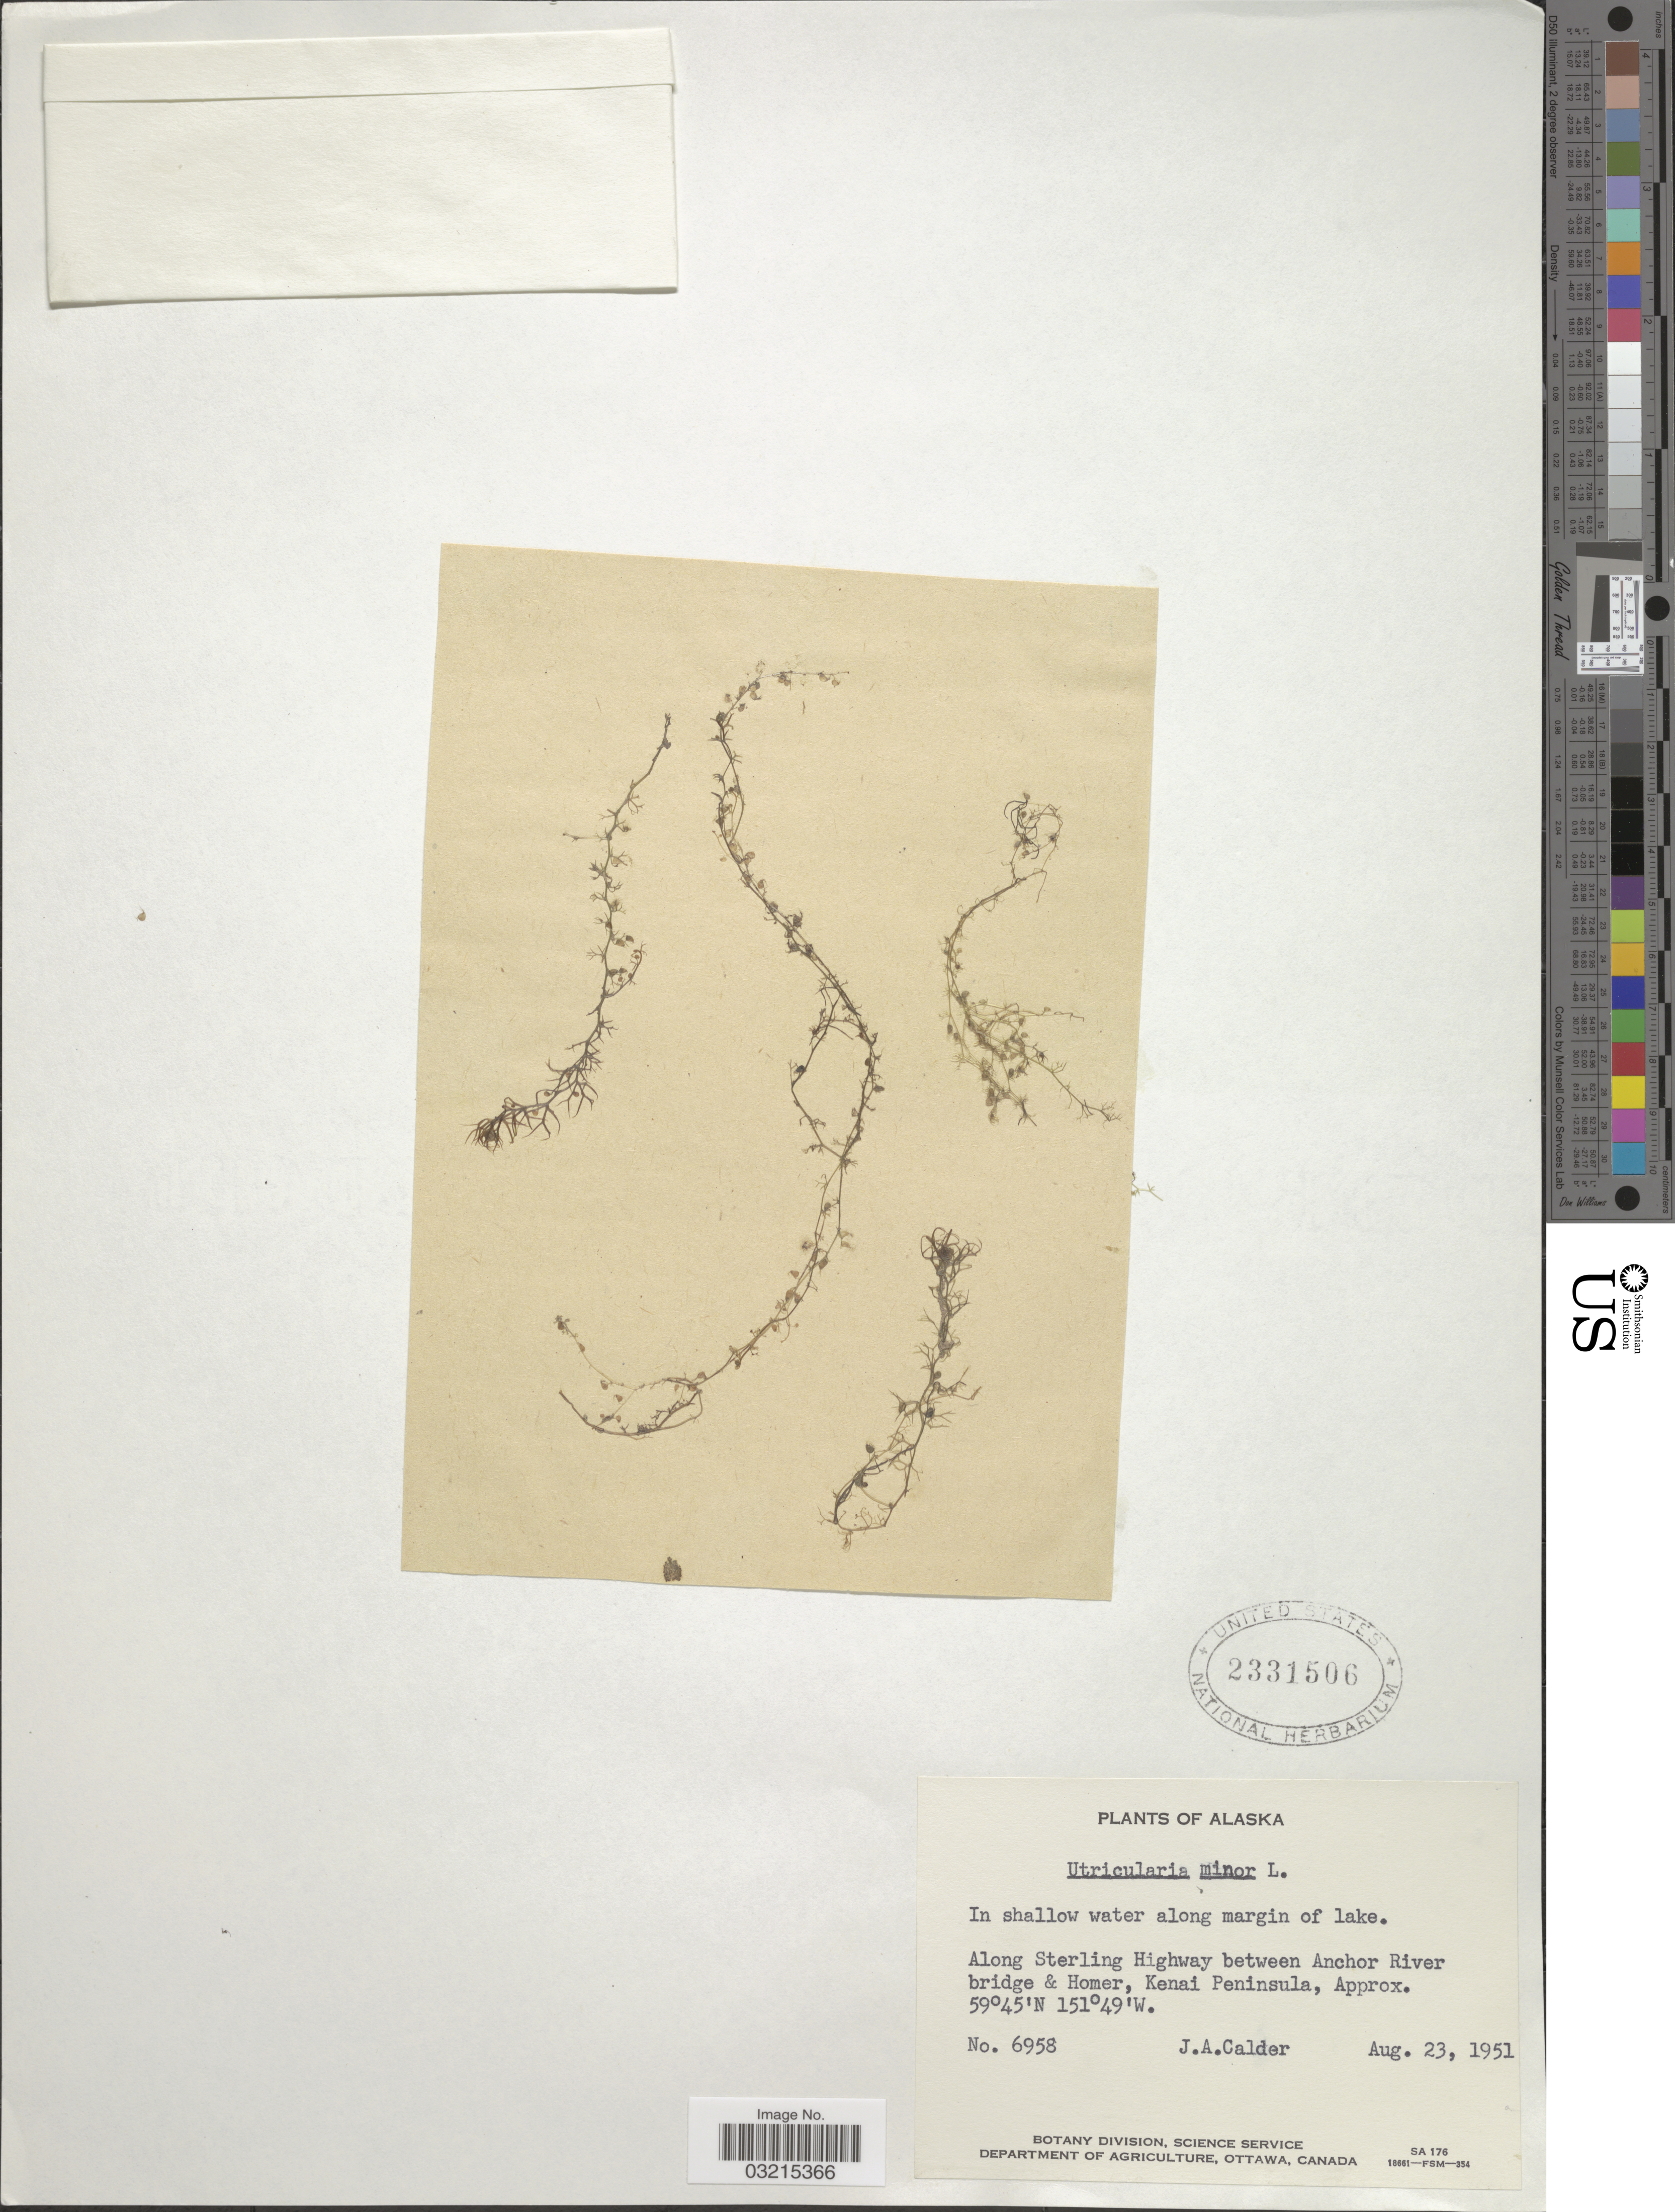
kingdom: Plantae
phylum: Tracheophyta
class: Magnoliopsida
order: Lamiales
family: Lentibulariaceae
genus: Utricularia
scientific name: Utricularia minor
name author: L.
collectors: J. A. Calder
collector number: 6958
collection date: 1951-08-23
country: United States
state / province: Alaska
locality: Along Sterling Highway between Anchor River bridge & Homer, Kenai Peninsula.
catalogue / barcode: US 2331506